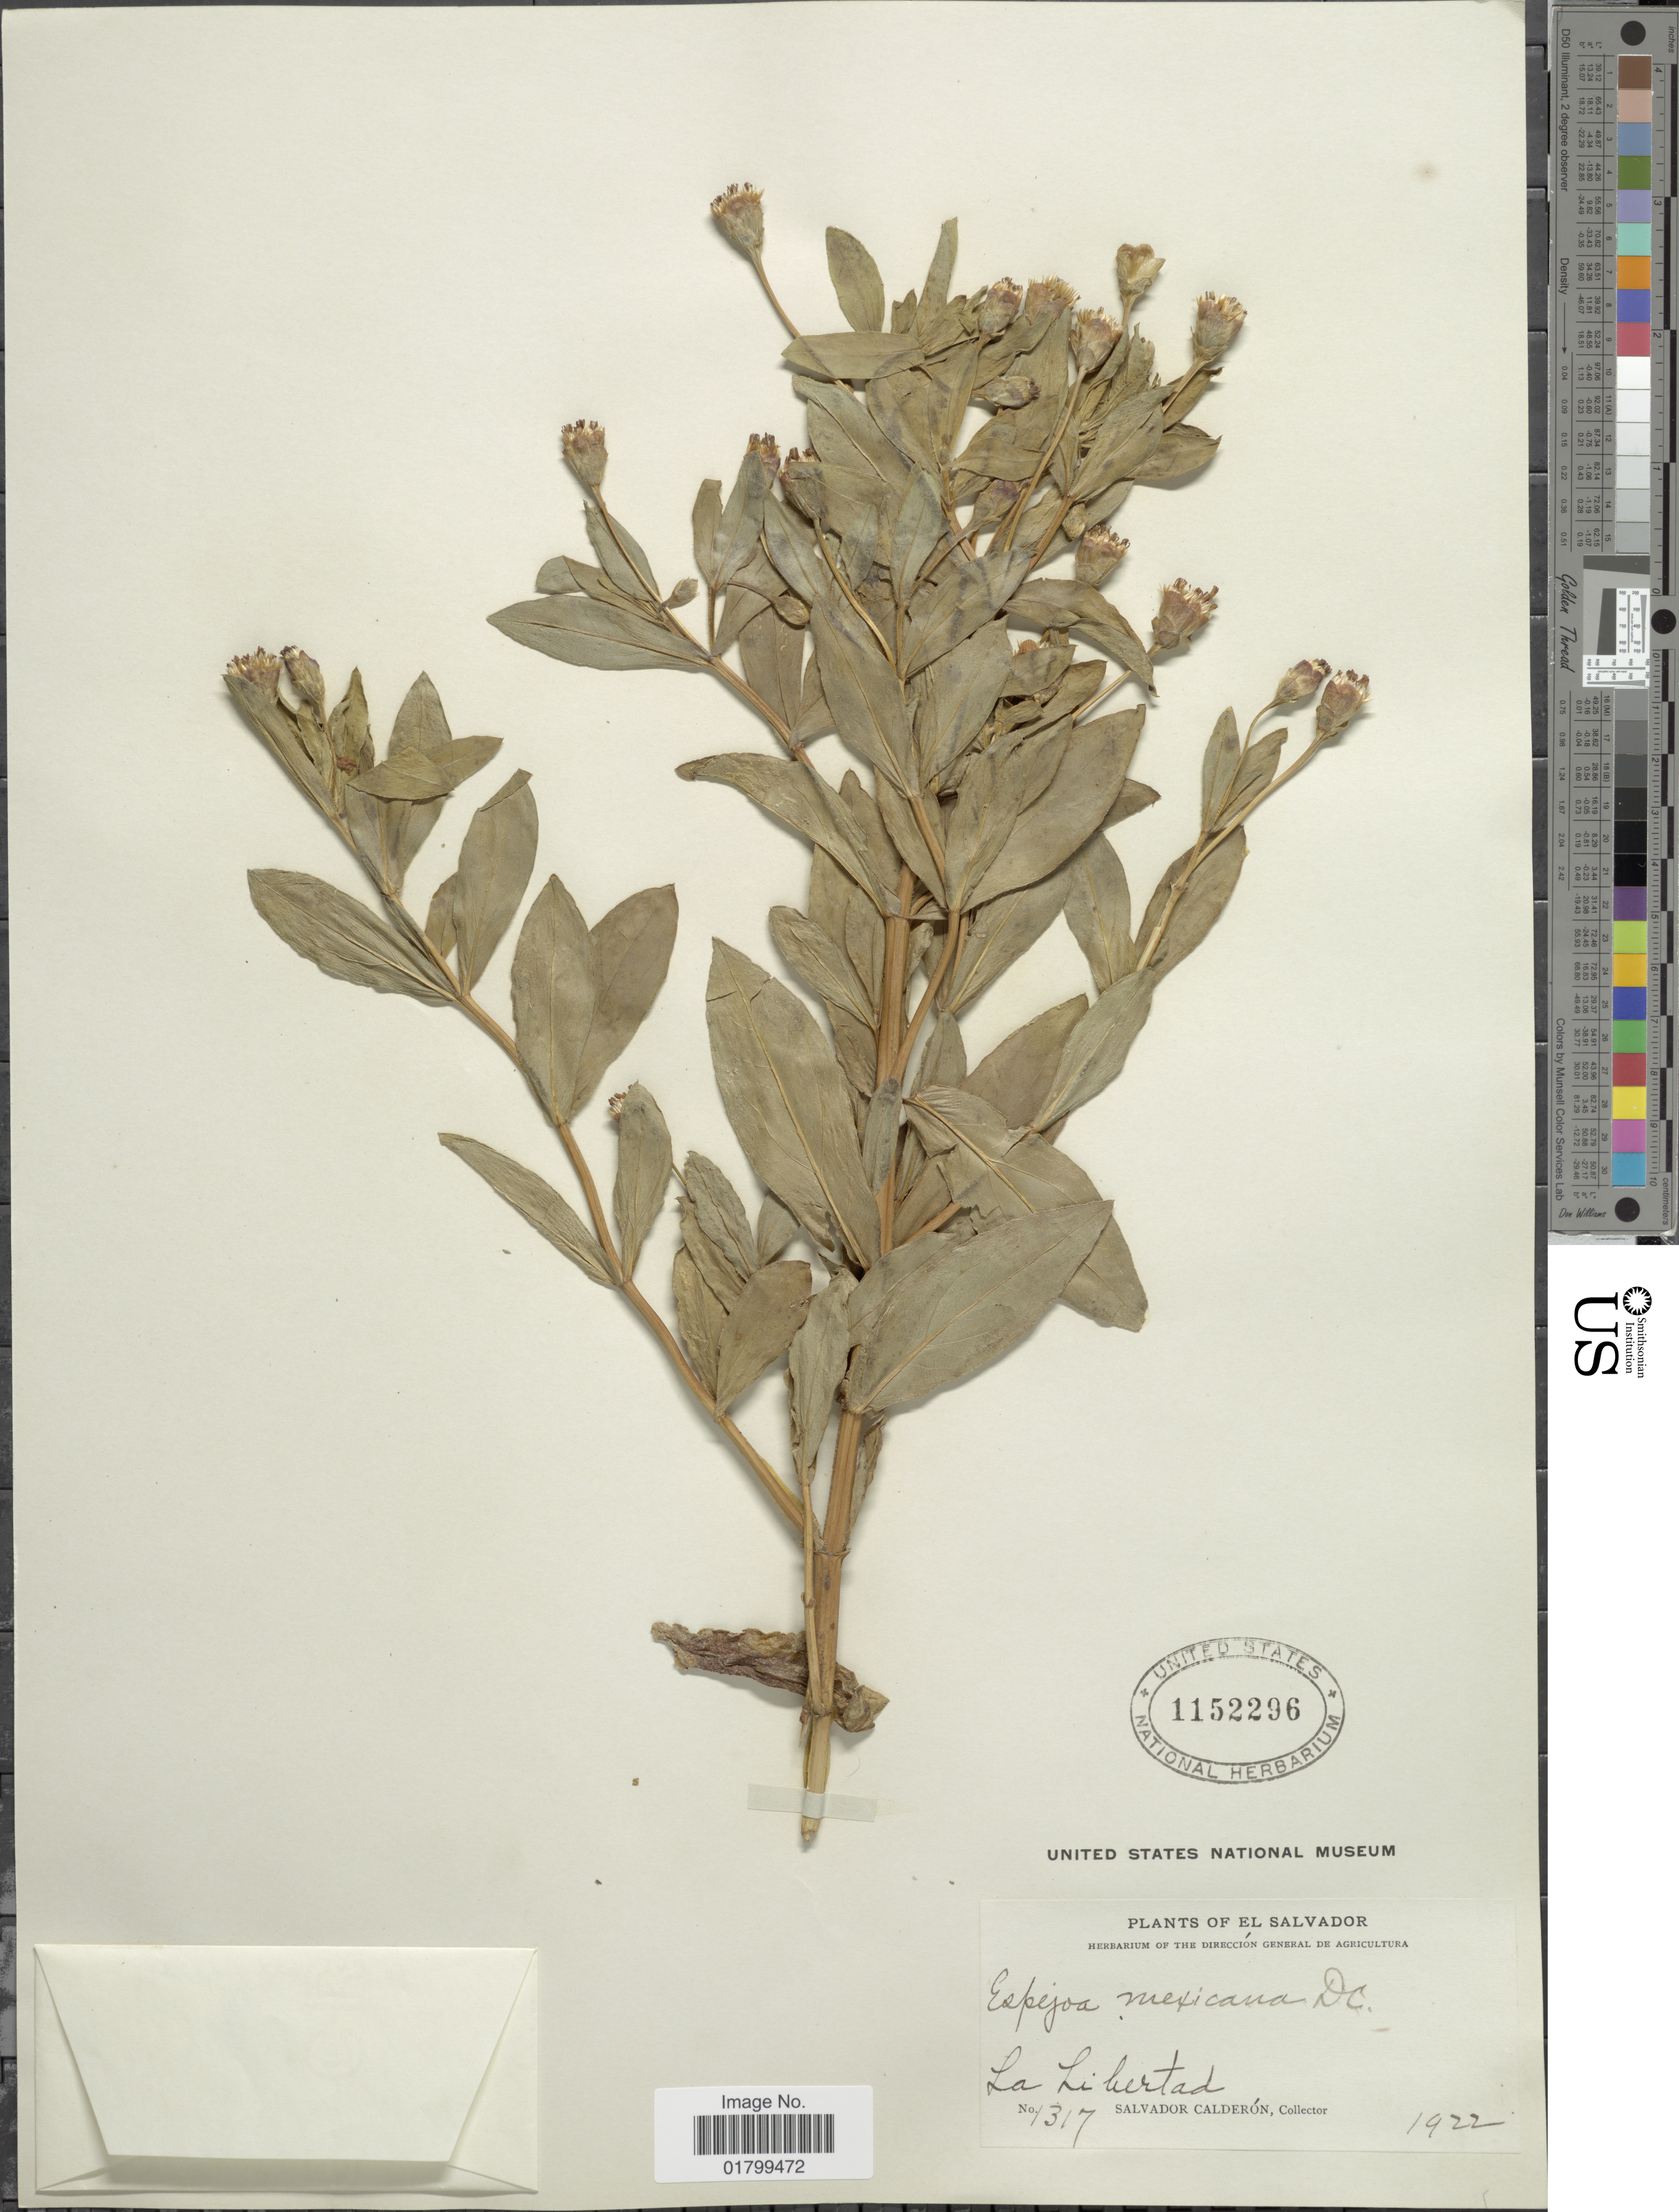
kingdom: Plantae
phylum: Tracheophyta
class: Magnoliopsida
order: Asterales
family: Asteraceae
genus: Espejoa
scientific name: Espejoa mexicana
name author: DC.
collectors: S. Calderón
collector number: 1317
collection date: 1912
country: El Salvador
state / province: La Libertad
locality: La Libertad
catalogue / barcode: US 1152296